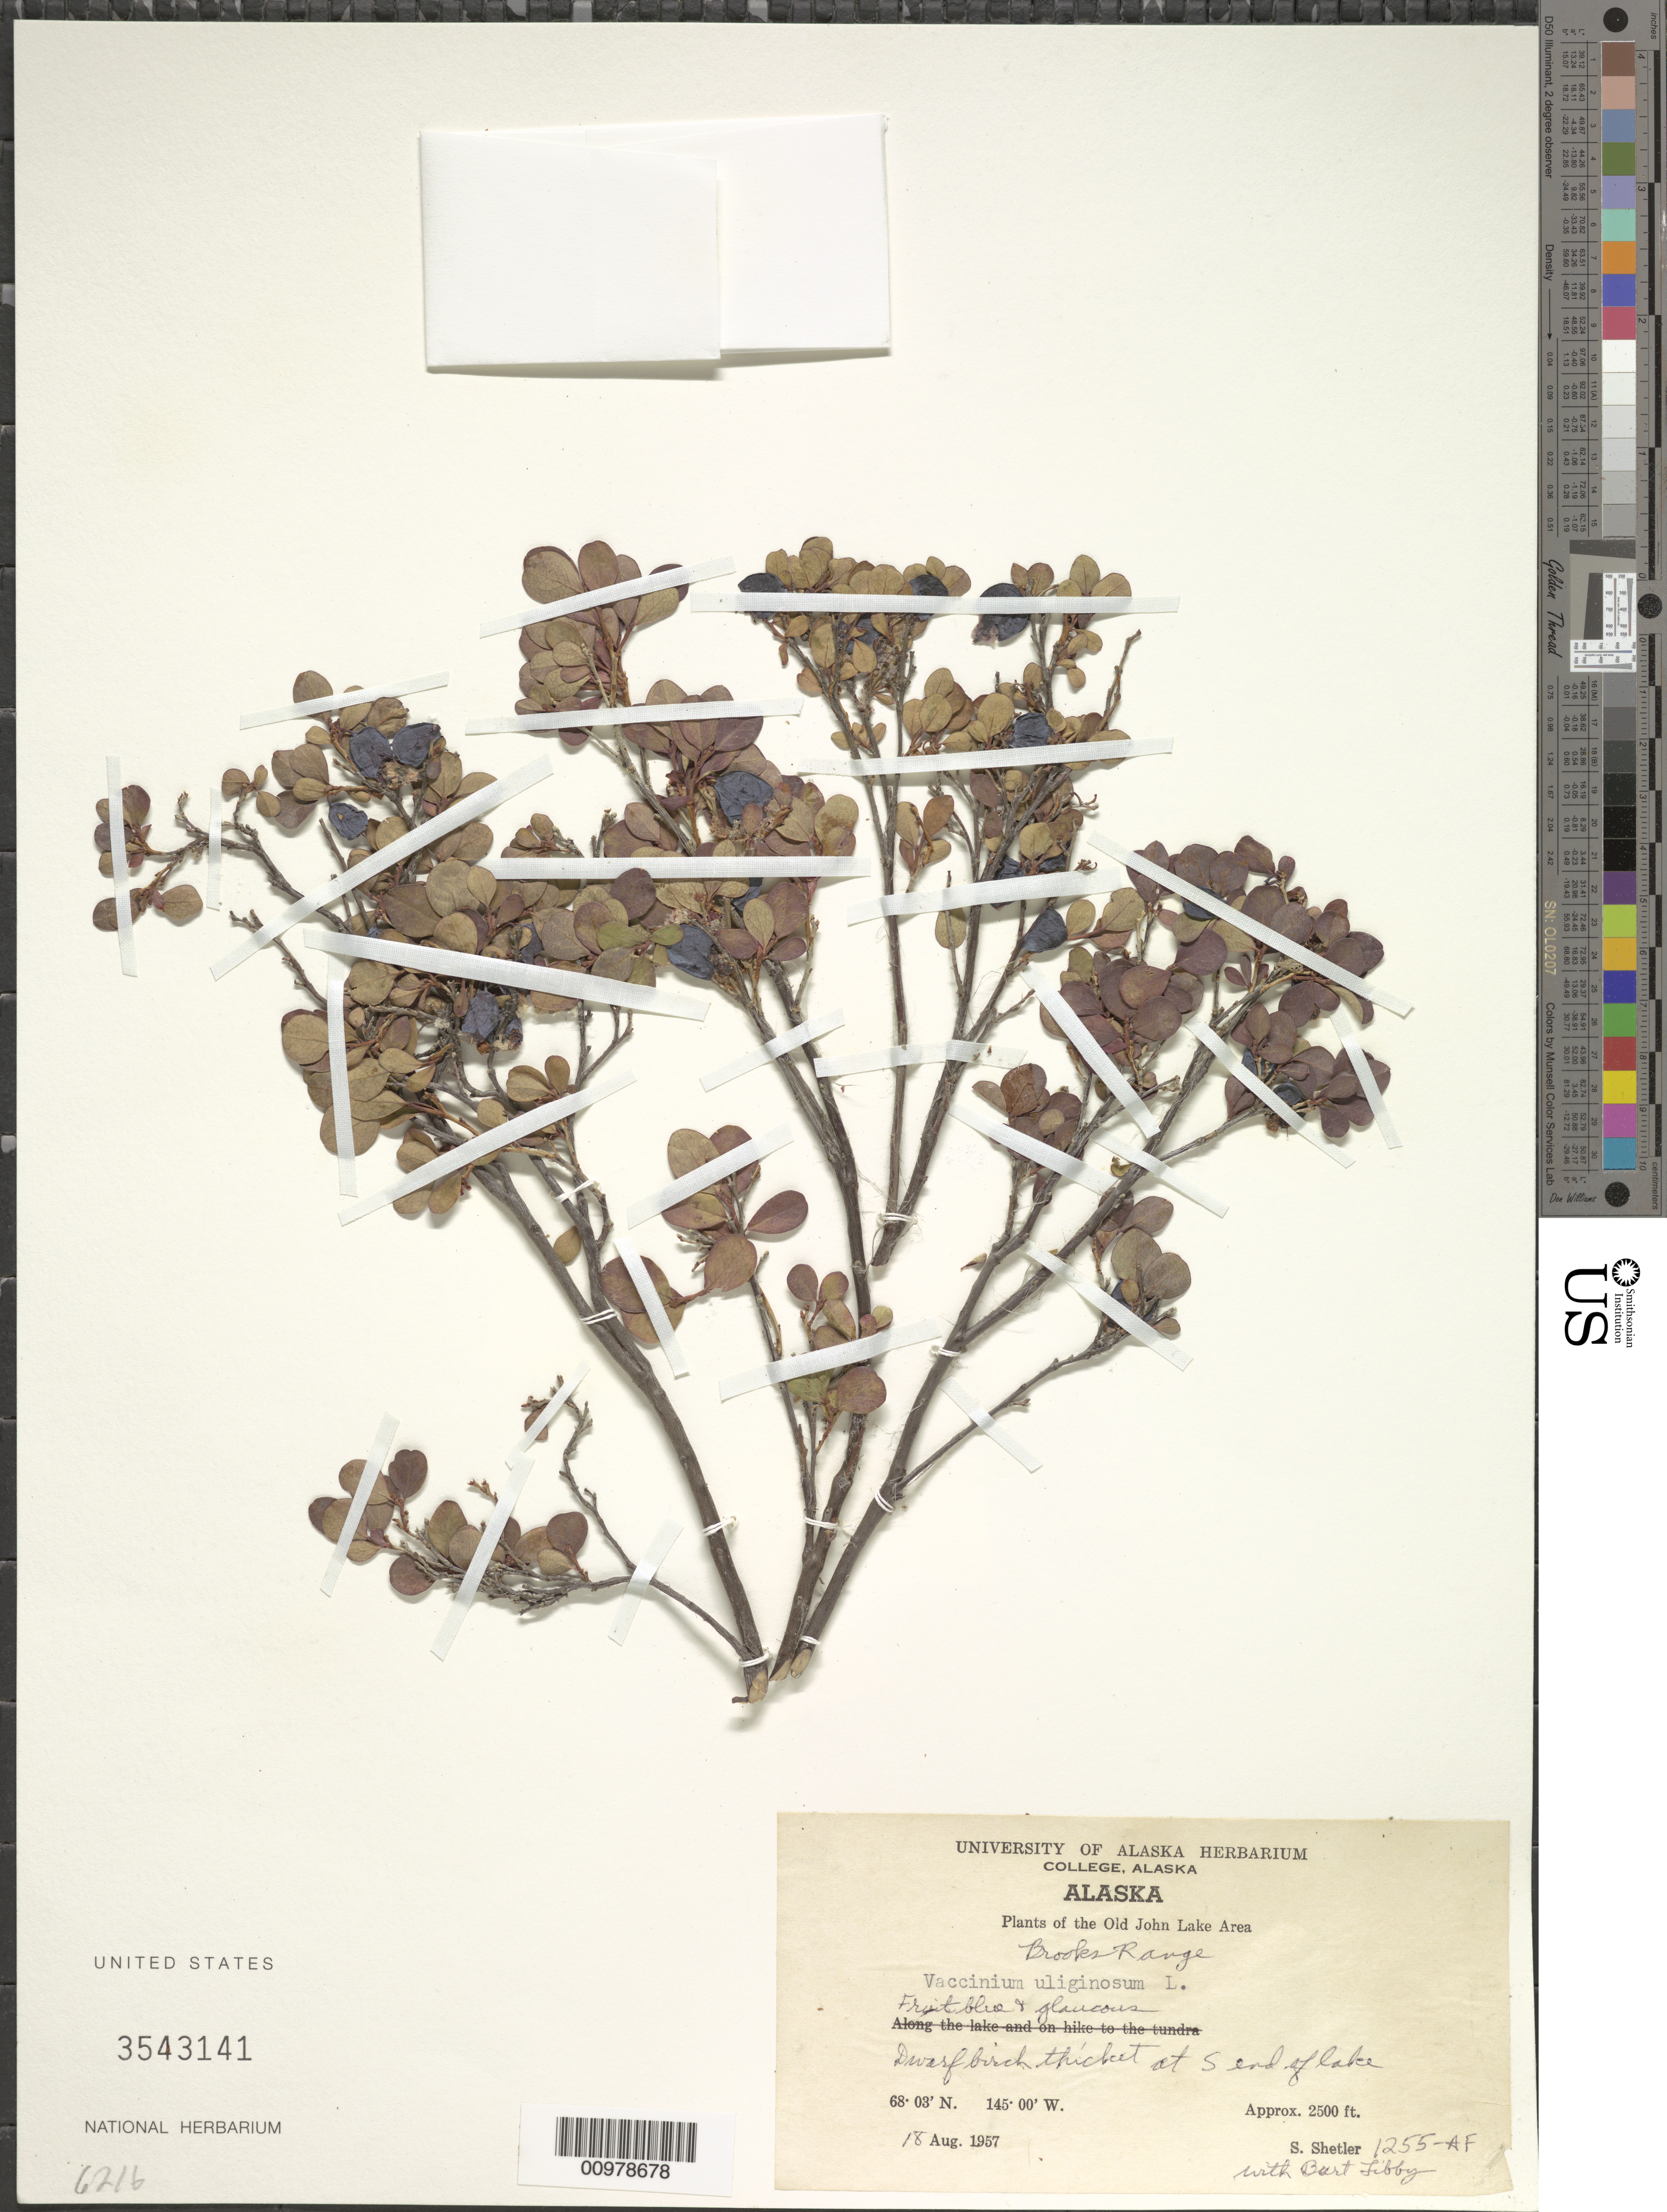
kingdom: Plantae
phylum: Tracheophyta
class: Magnoliopsida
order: Ericales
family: Ericaceae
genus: Vaccinium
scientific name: Vaccinium uliginosum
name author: L.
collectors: S. Shetler & B. Libby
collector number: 1255-AF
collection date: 1957-08-18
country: United States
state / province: Alaska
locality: The Old John Lake Area, Brooks Range. Dwarf birch thicket at S end of Lake.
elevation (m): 762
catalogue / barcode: US 3543141